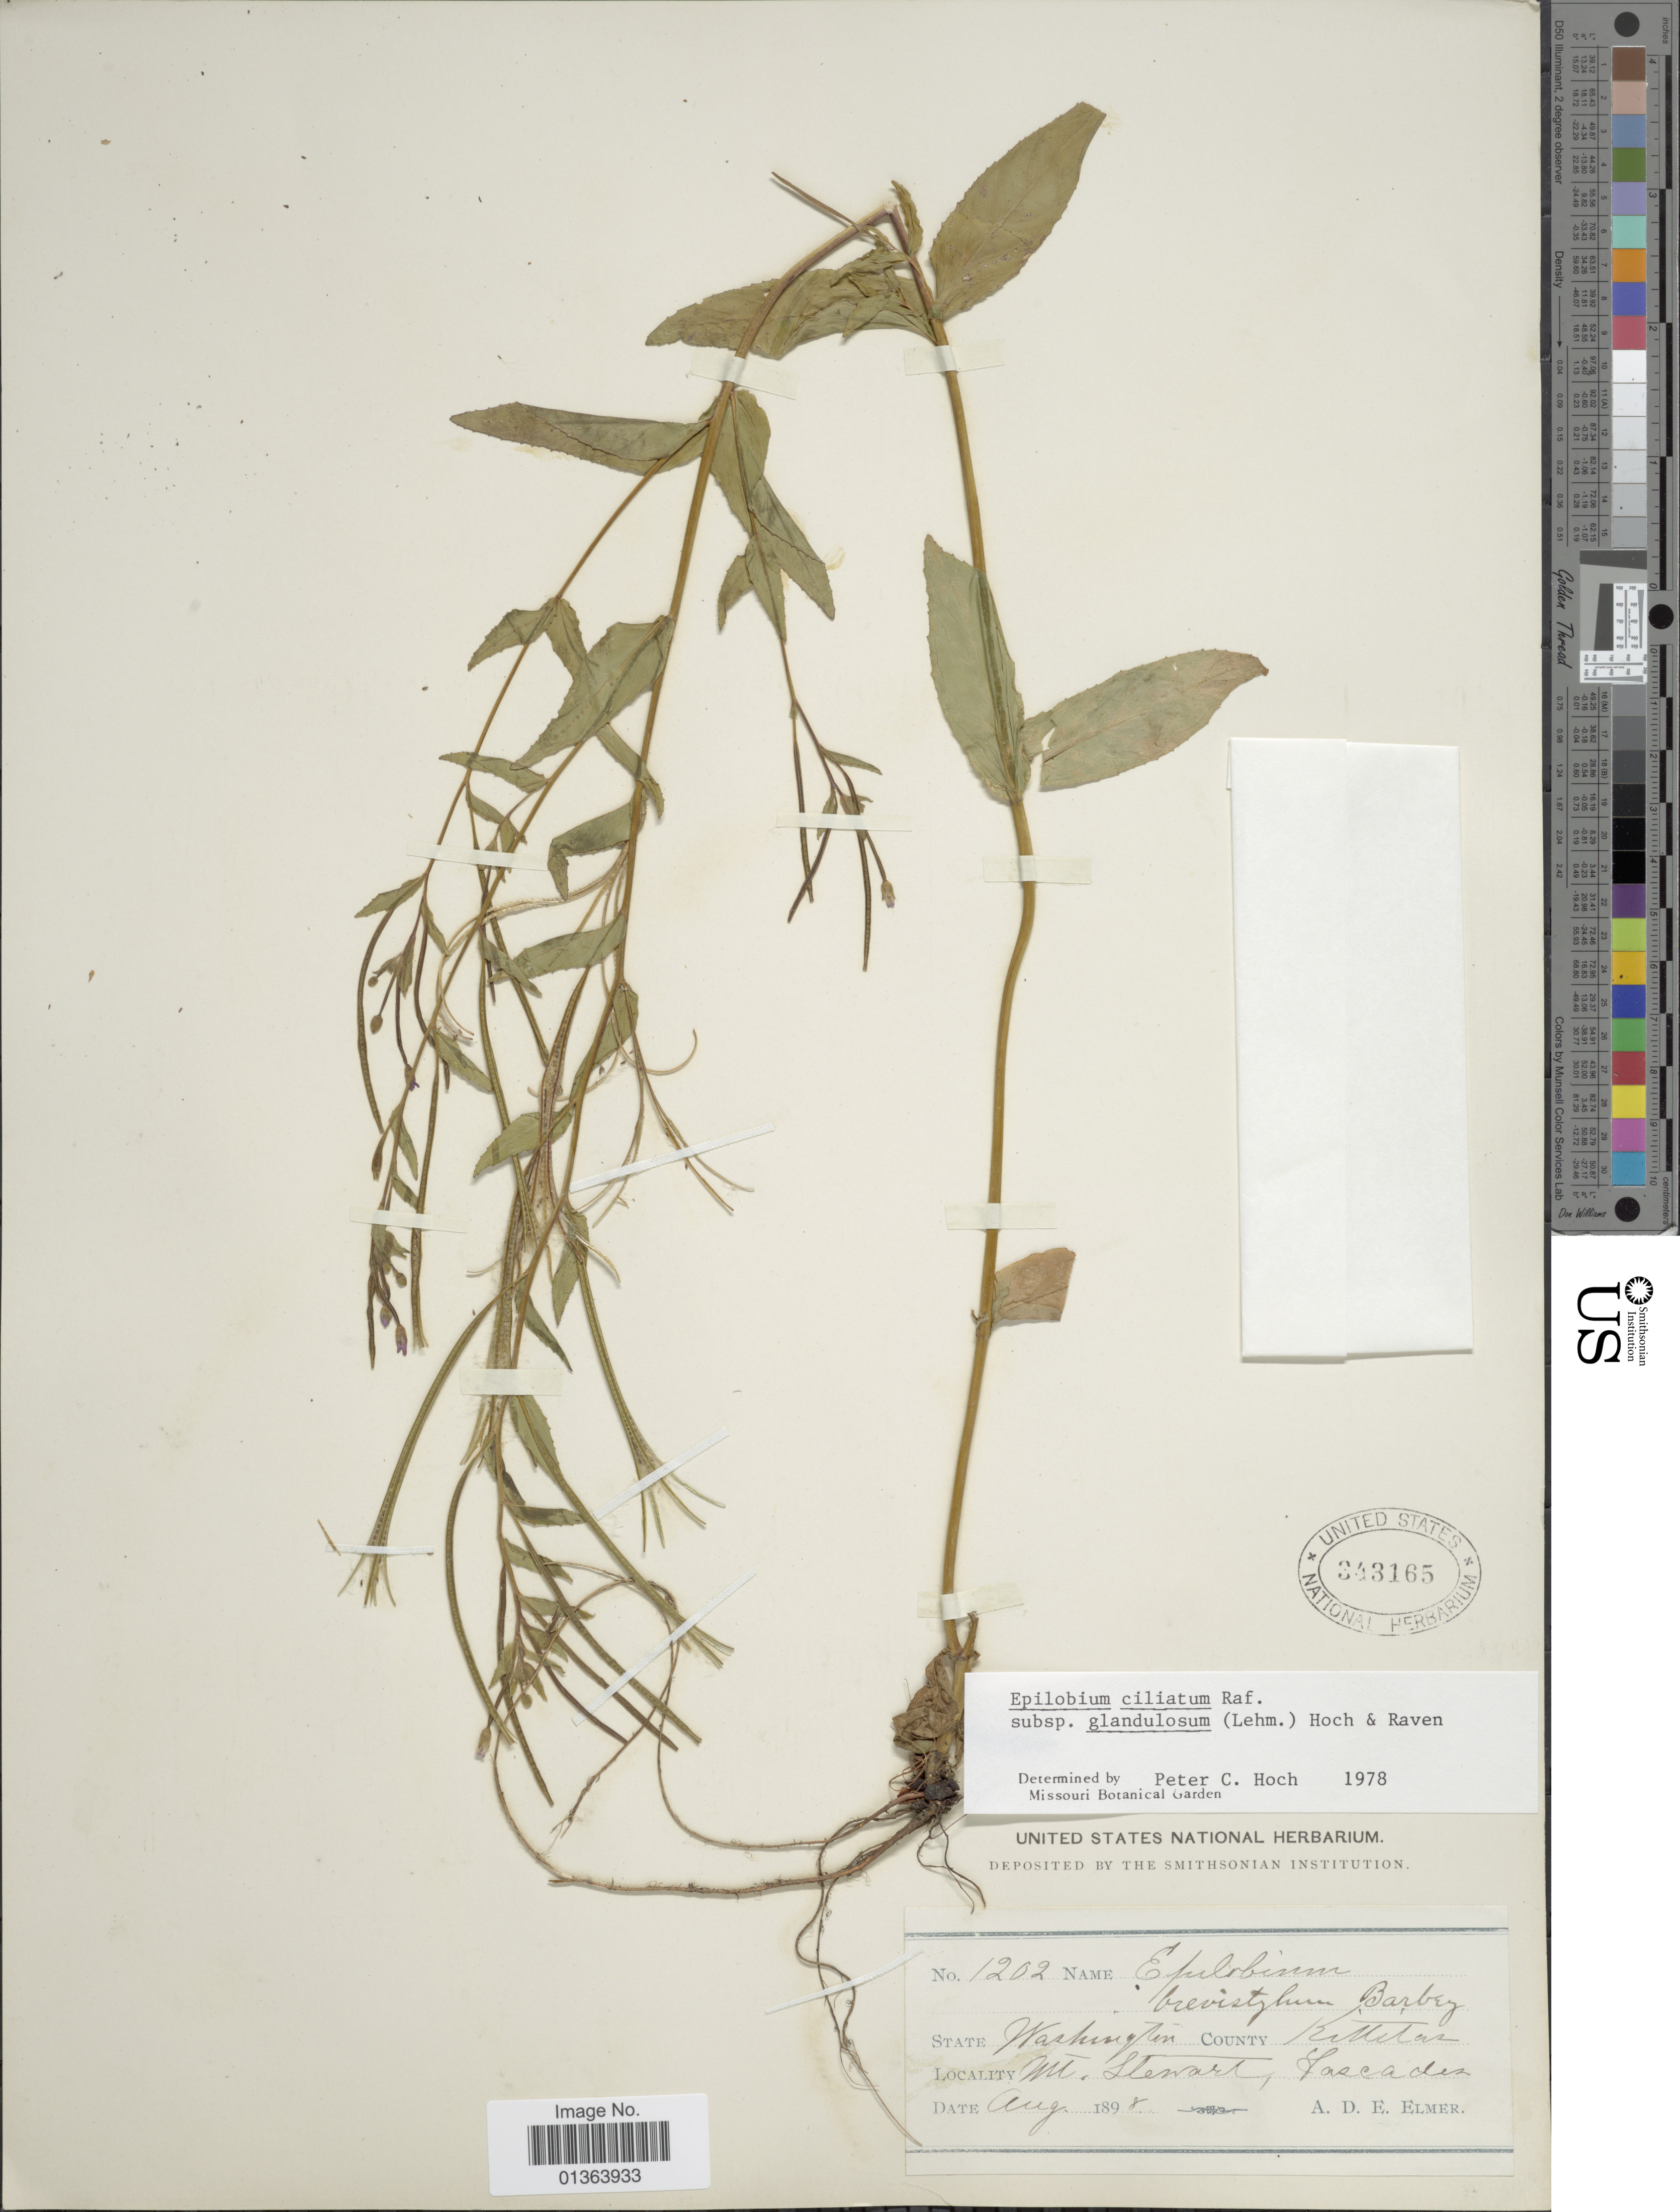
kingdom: Plantae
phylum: Tracheophyta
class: Magnoliopsida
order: Myrtales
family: Onagraceae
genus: Epilobium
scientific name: Epilobium ciliatum subsp. glandulosum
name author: (Lehm.) Hoch & P.H. Raven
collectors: A. D. E. Elmer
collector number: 1202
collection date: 1898-08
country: United States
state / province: Washington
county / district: Kittitas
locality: County Kittitas, Mt. Stewart, Cascades.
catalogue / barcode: US 343165